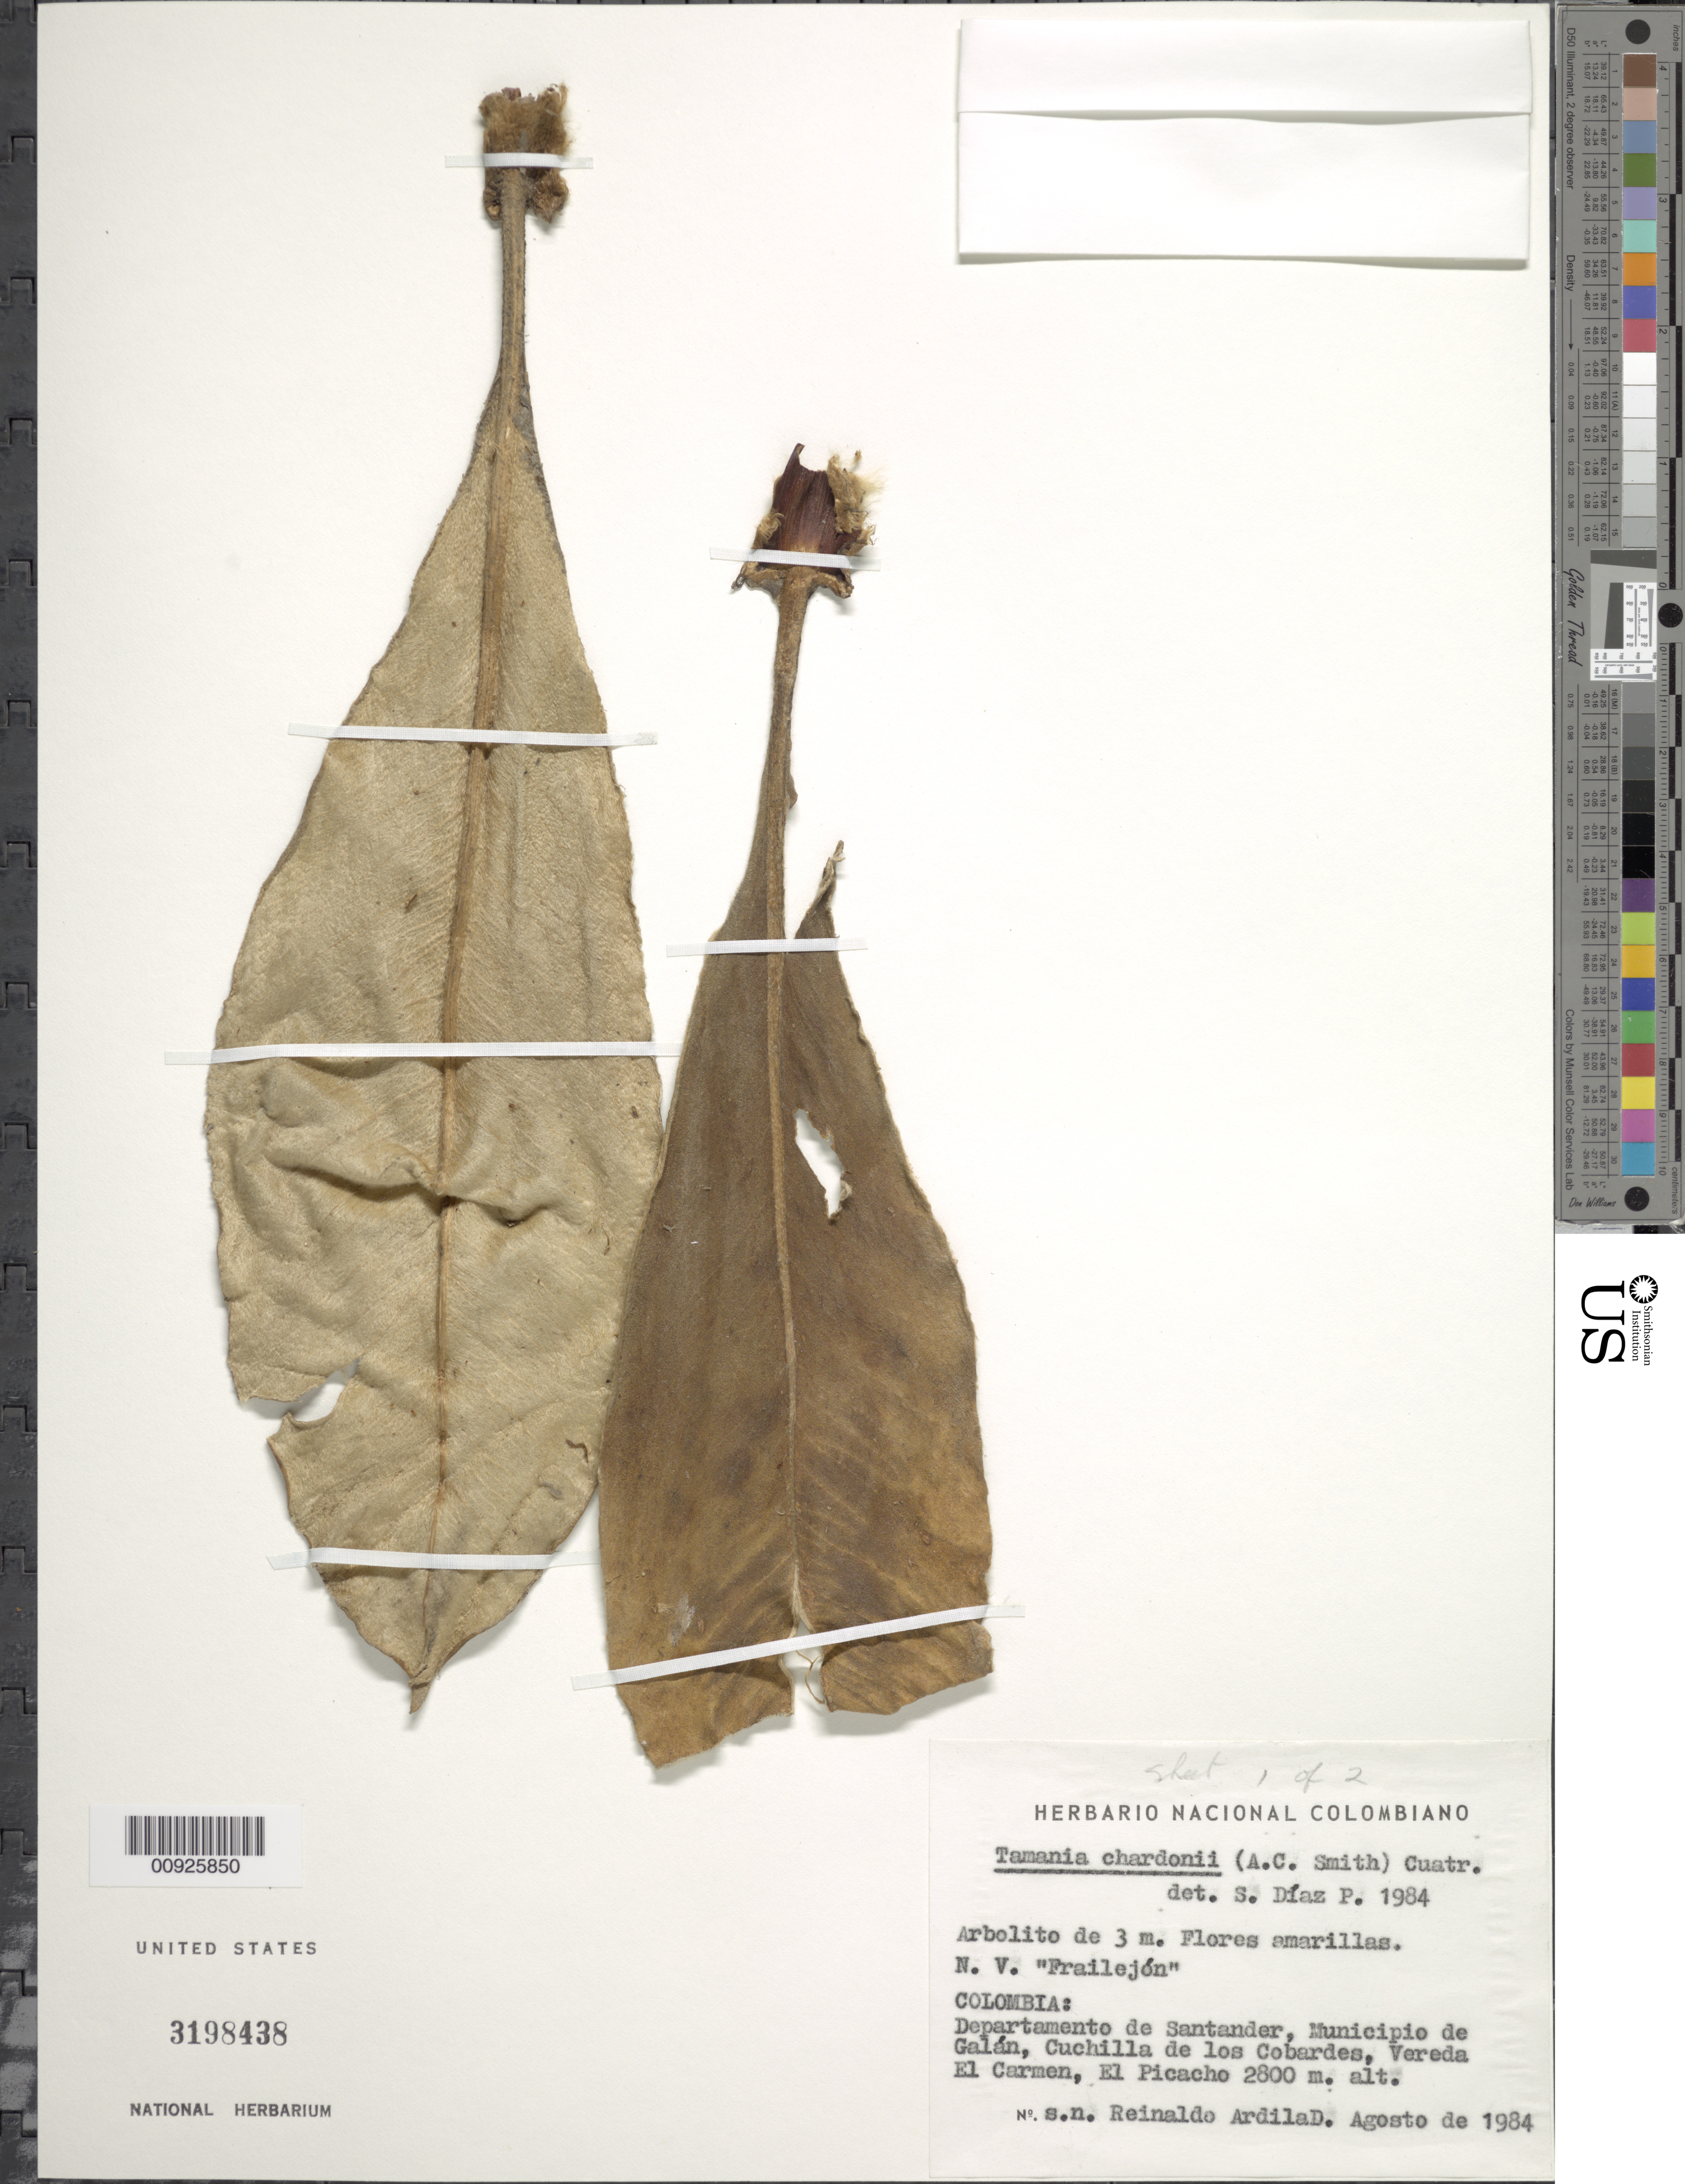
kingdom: Plantae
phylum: Tracheophyta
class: Magnoliopsida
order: Asterales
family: Asteraceae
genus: Tamania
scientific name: Tamania chardonii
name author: (A.C. Sm.) Cuatrec.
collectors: R. Ardila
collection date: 1984-08-01/1984-08-31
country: Colombia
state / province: Santander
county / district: Galán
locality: Cuchilla de los Cobardes, vereda El Carmen, El Picacho.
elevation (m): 2800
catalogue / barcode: US 3198438